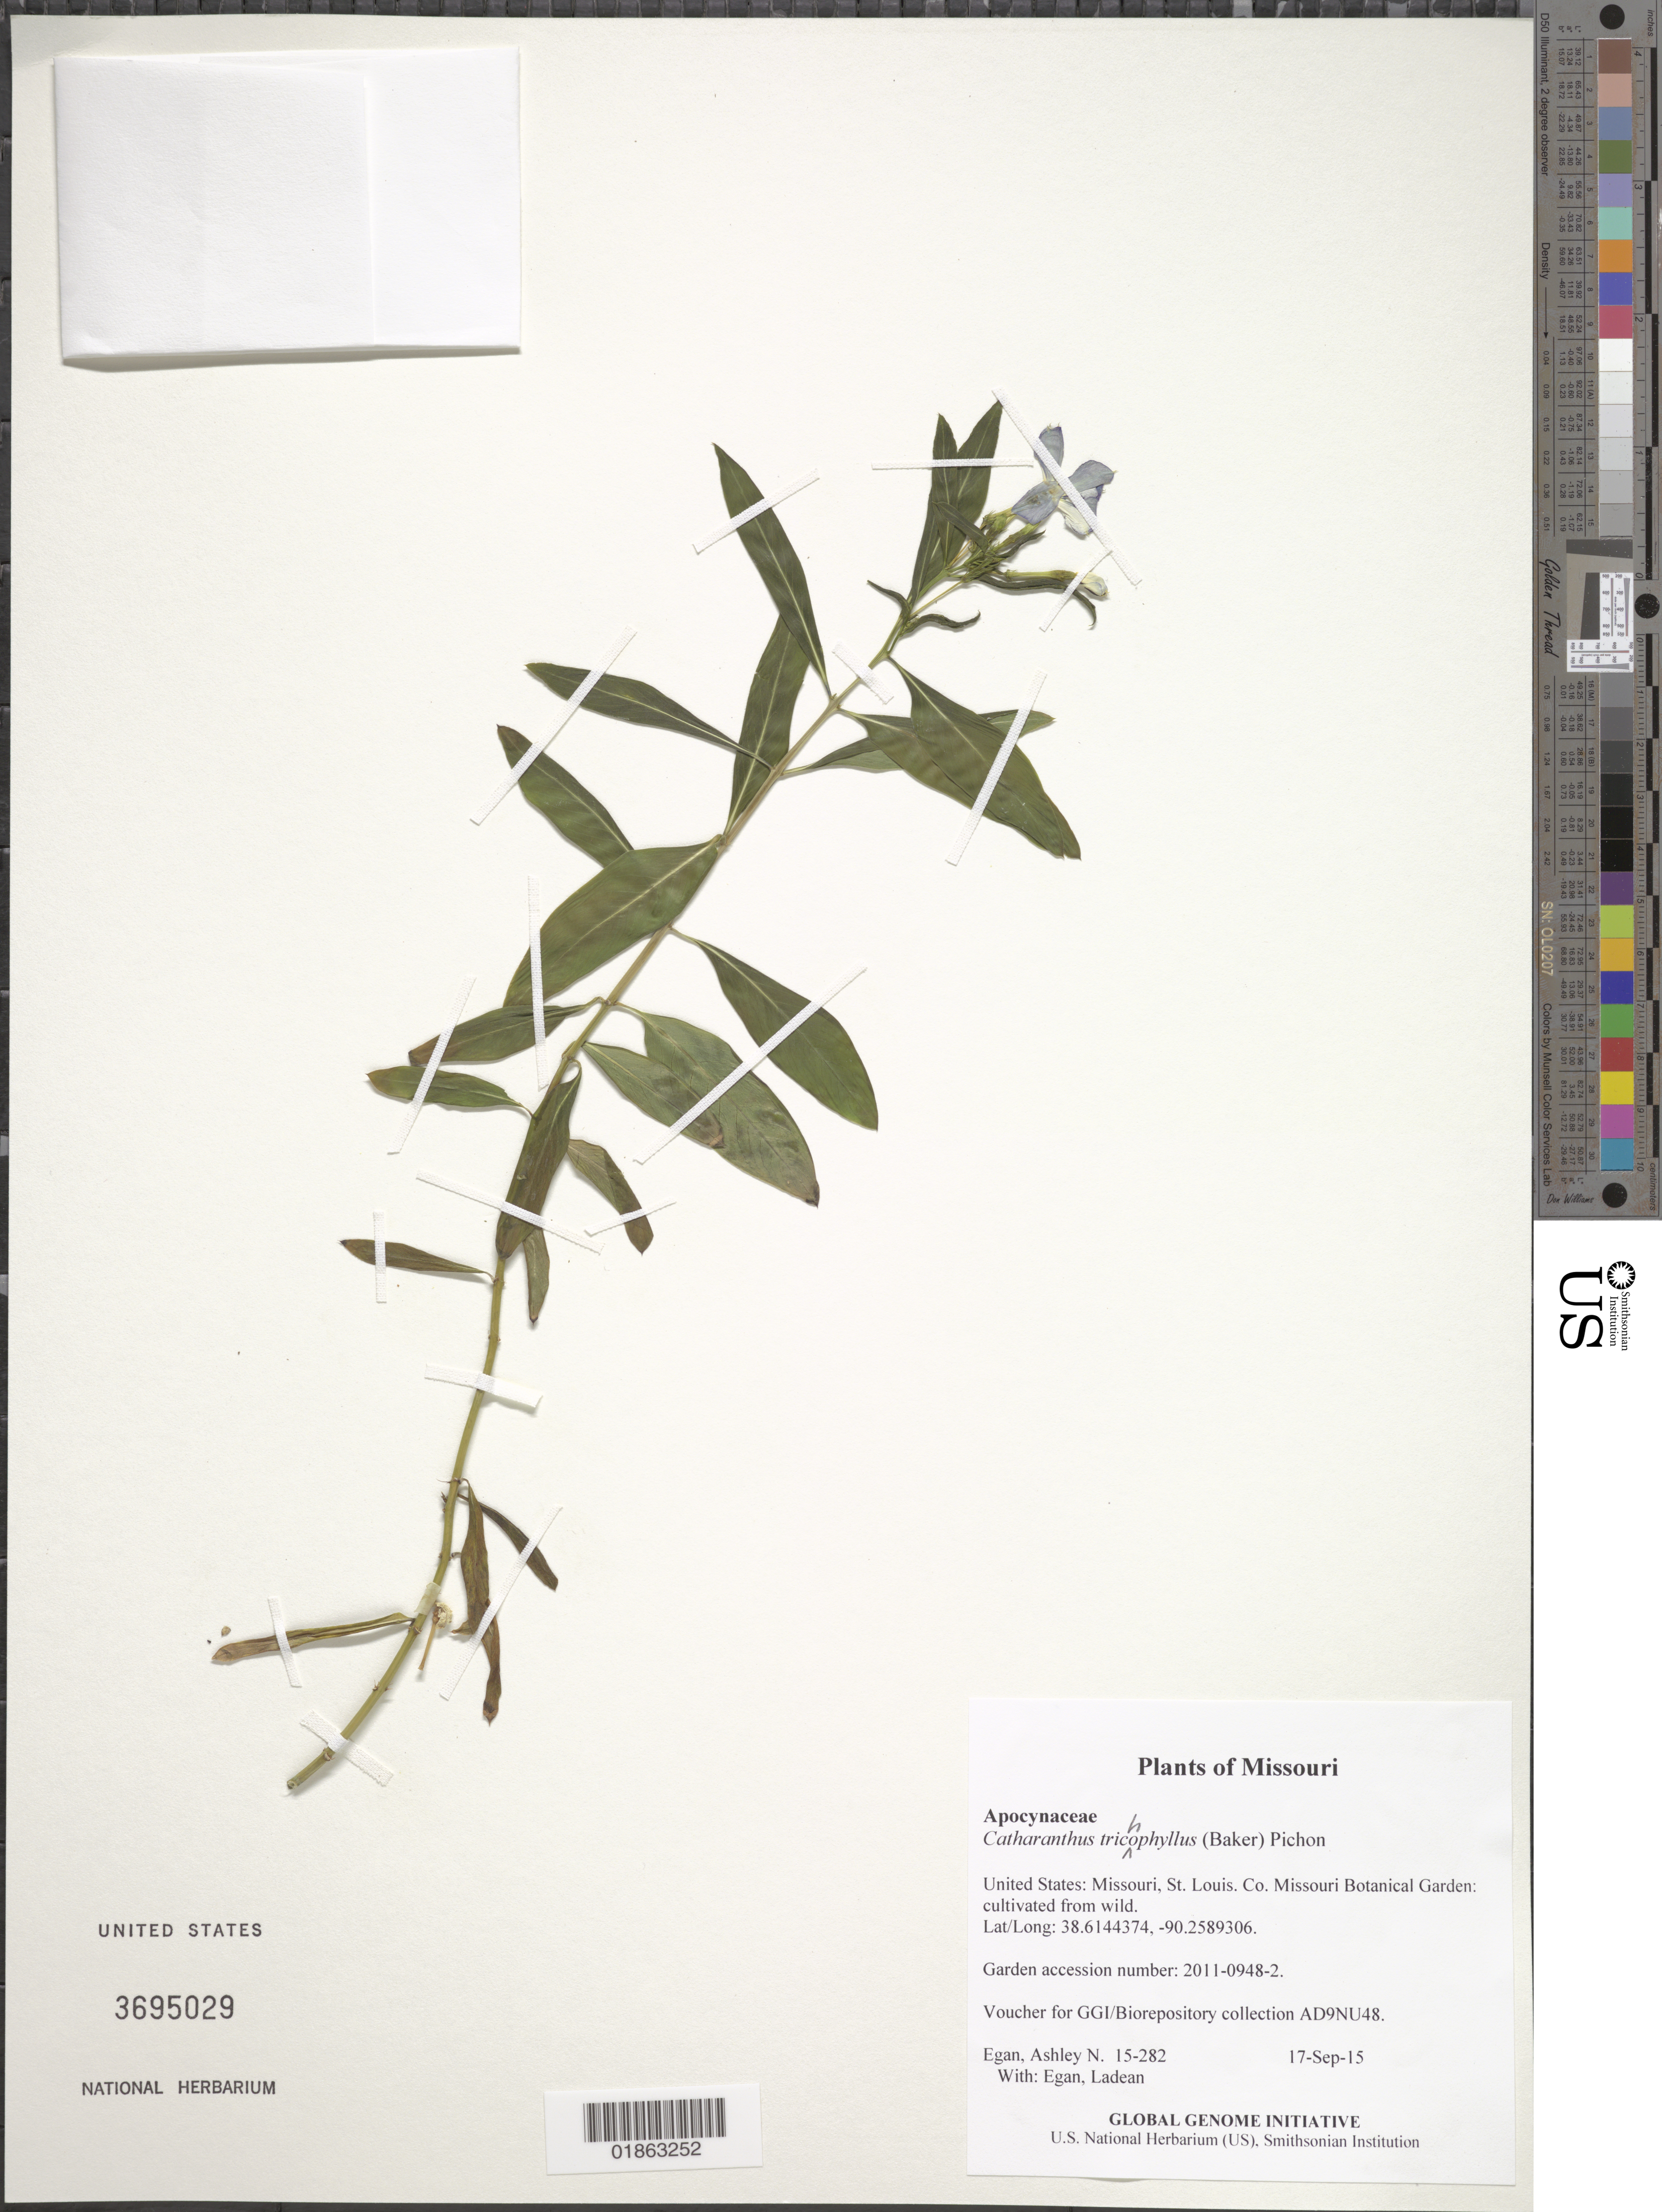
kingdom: Plantae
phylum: Tracheophyta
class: Magnoliopsida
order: Gentianales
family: Apocynaceae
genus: Catharanthus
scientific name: Catharanthus trichophyllus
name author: (Baker) Pichon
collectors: A. N. Egan & L. Egan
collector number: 15-282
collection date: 2015-09-17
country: United States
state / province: Missouri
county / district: St. Louis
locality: Missouri Botanical Garden: cultivated from wild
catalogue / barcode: US 3695029